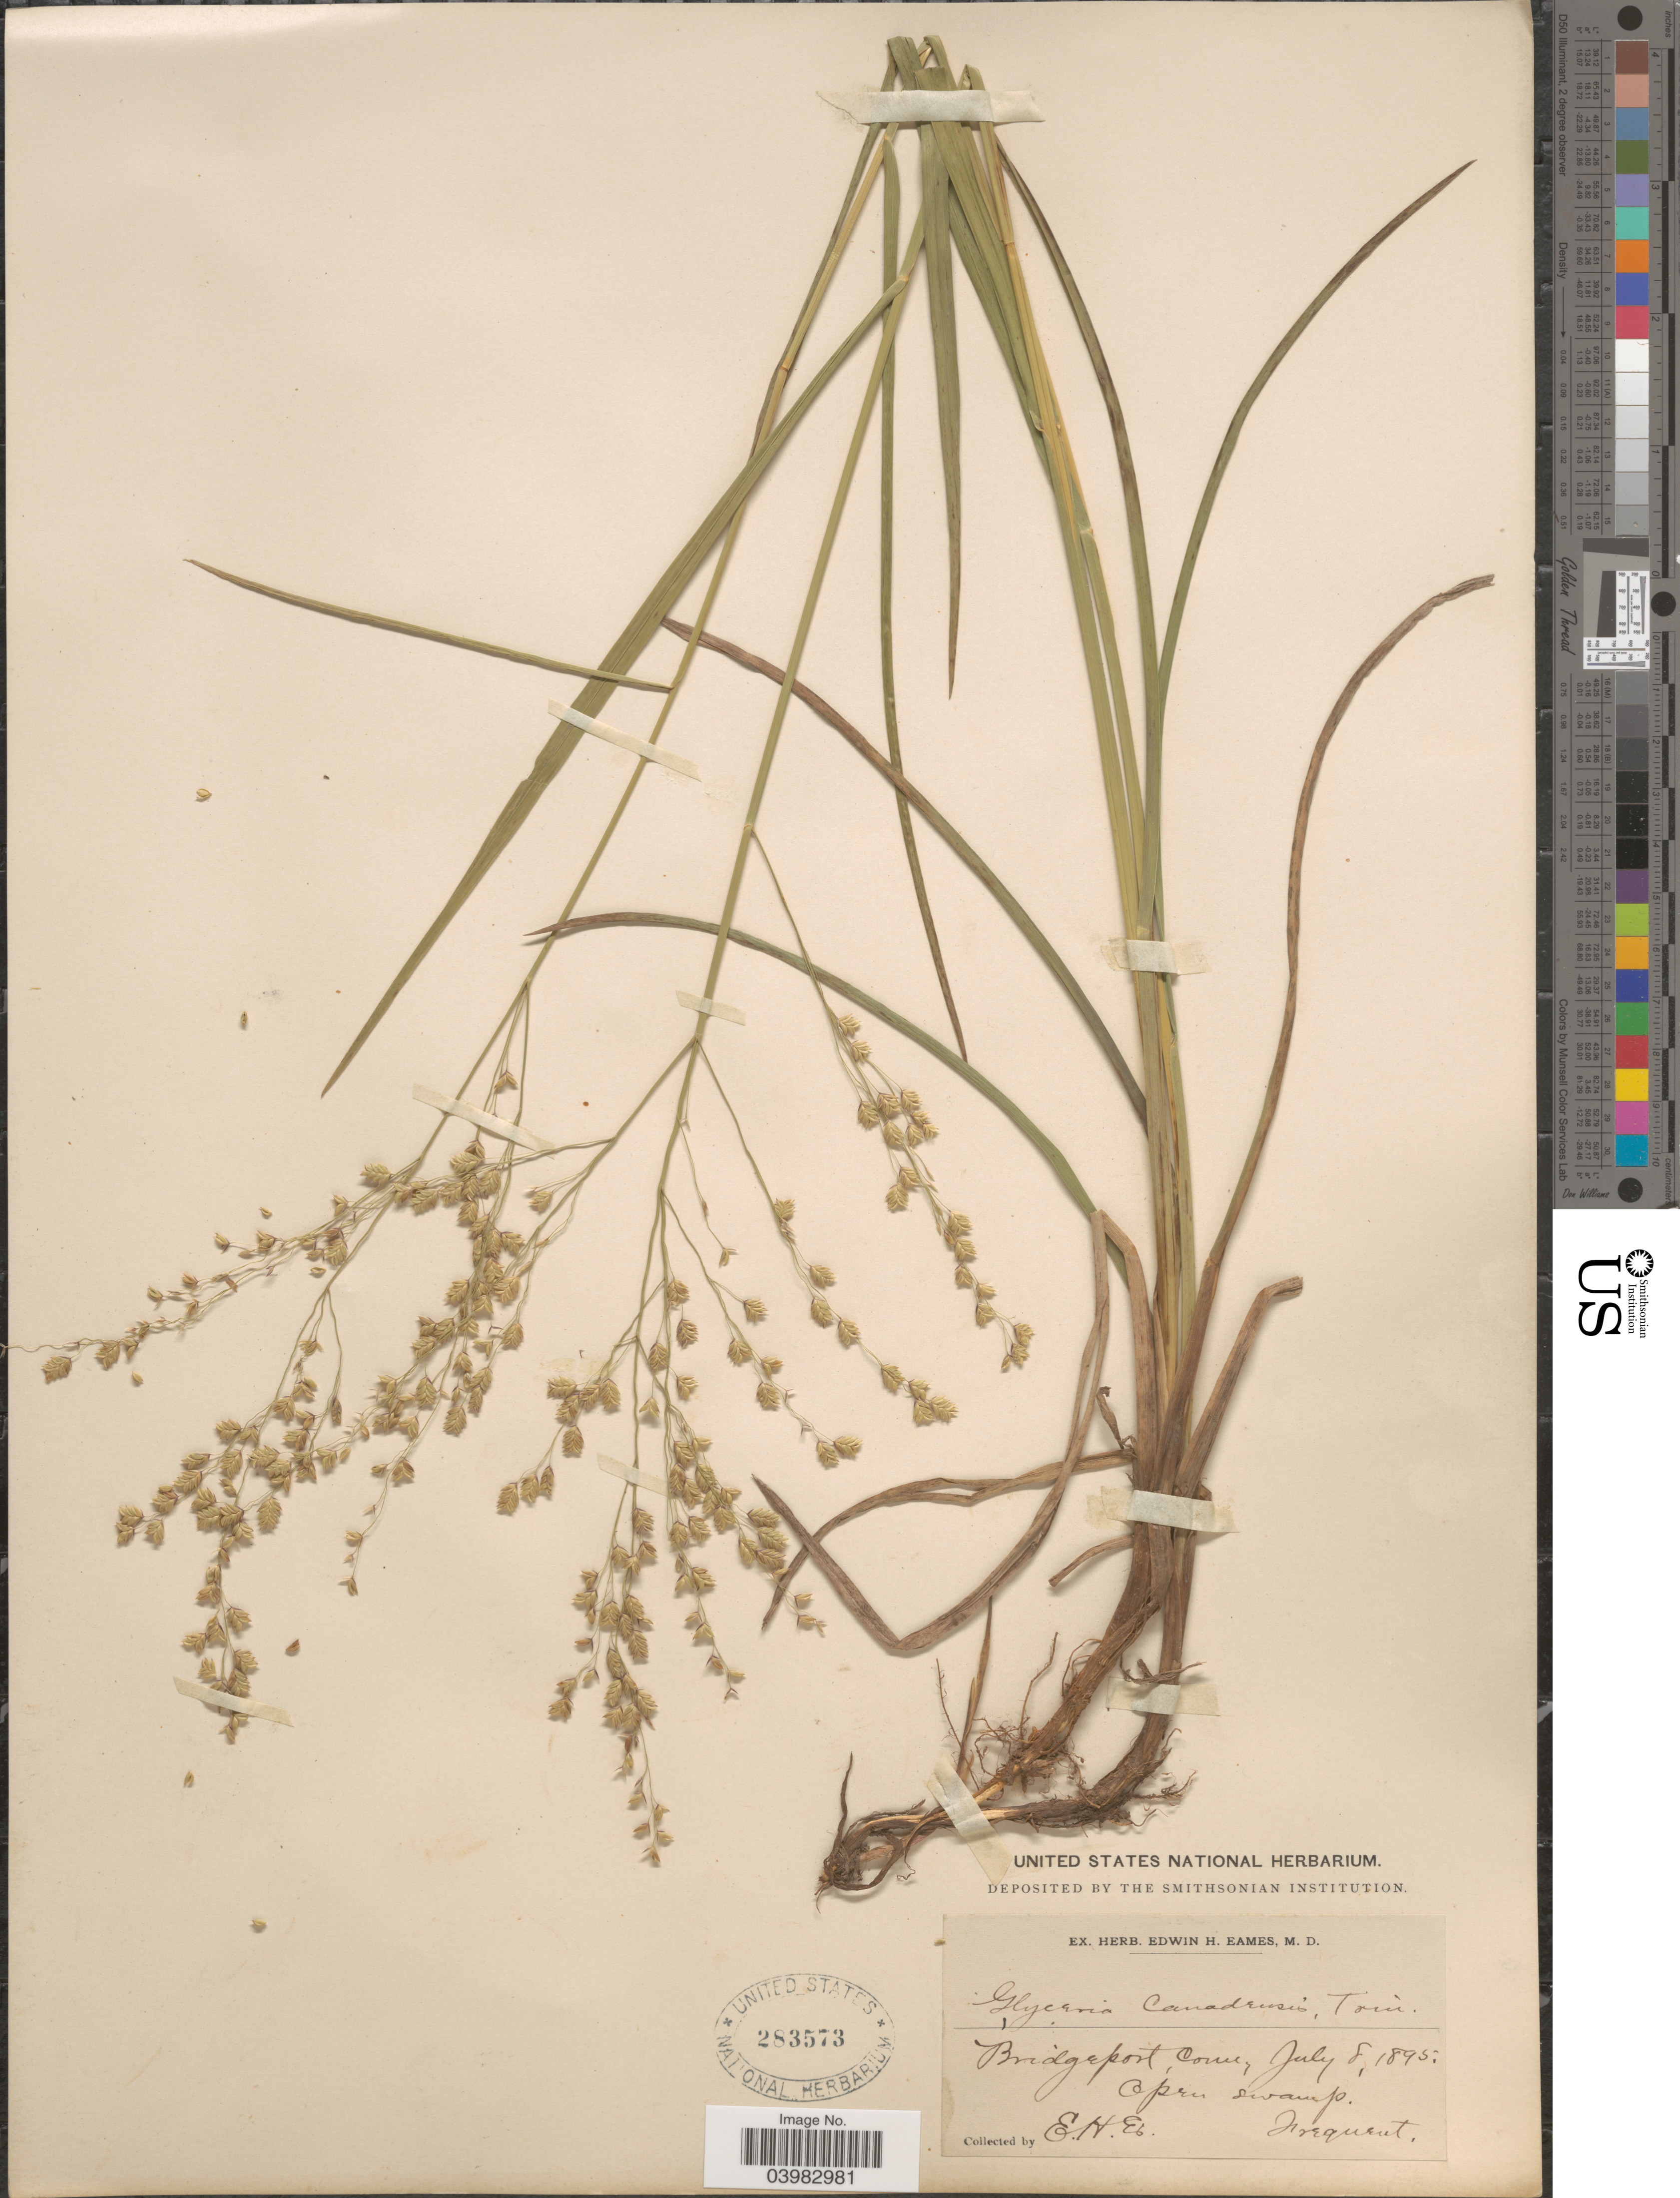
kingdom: Plantae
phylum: Tracheophyta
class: Liliopsida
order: Poales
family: Poaceae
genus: Glyceria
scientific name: Glyceria canadensis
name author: (Michx.) Trin.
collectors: E. H. Eames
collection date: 1895-07-08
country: United States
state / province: Connecticut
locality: Bridgeport.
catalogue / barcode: US 283573